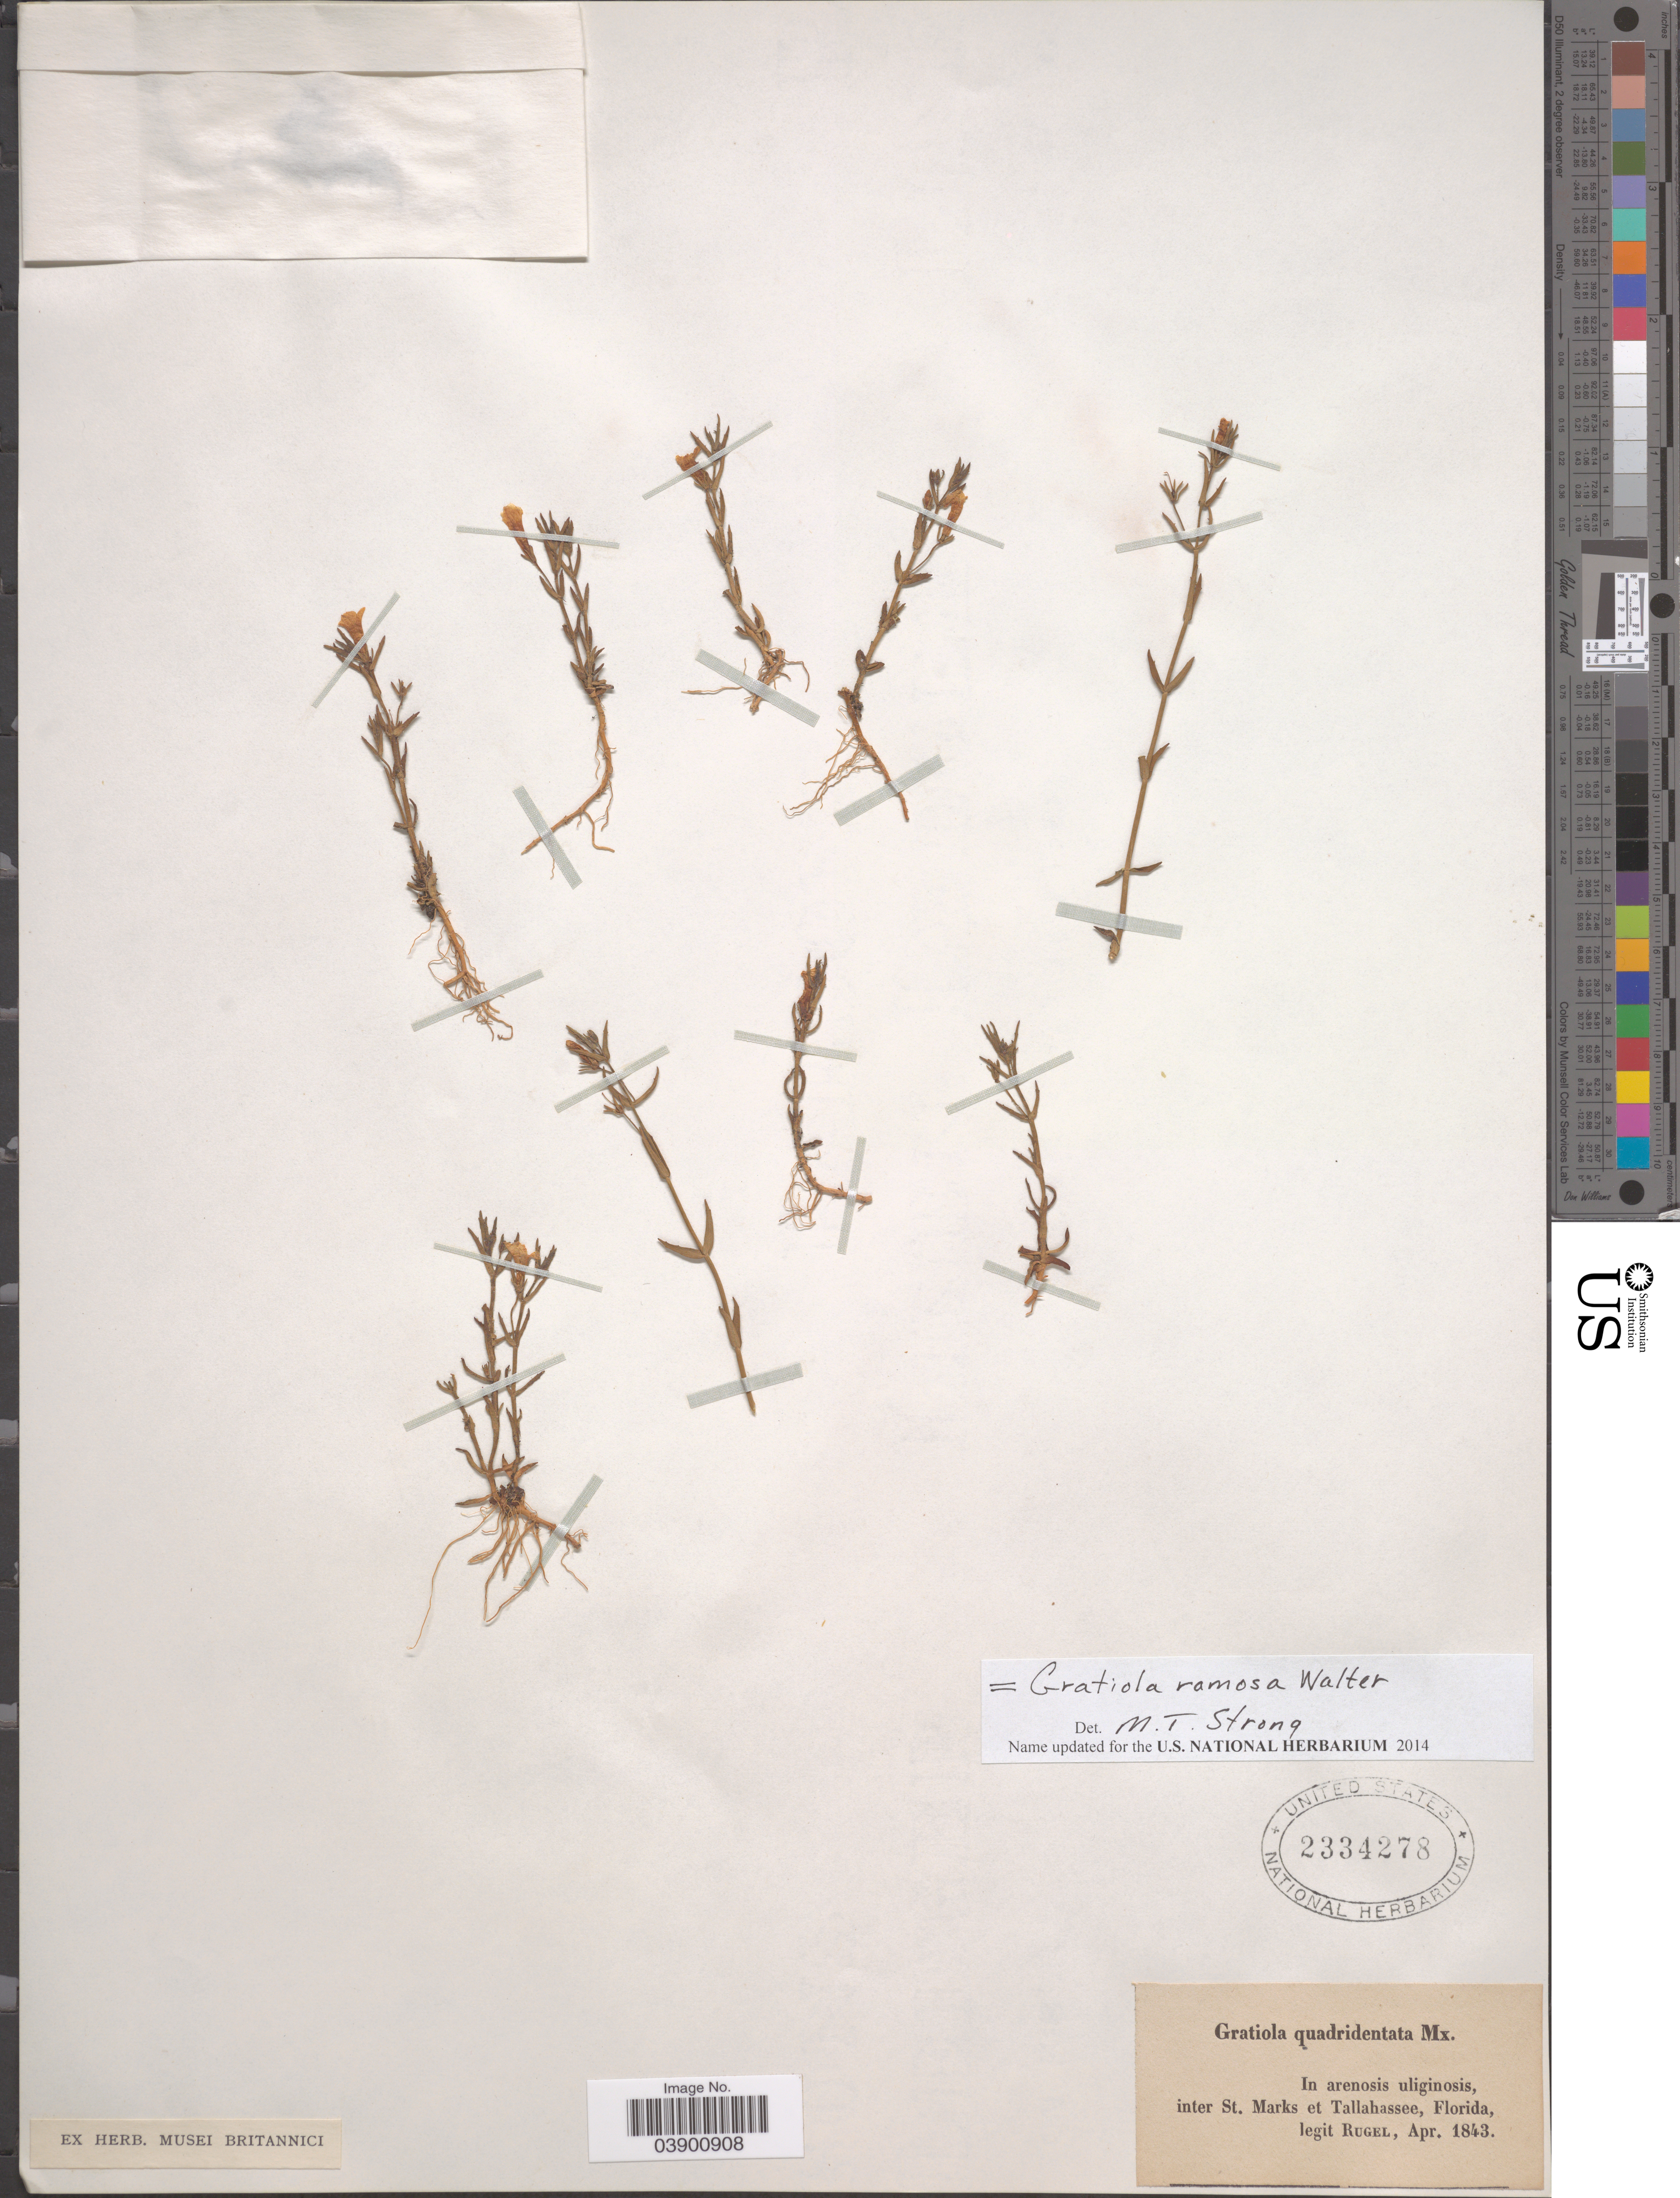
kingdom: Plantae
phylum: Tracheophyta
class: Magnoliopsida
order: Lamiales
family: Plantaginaceae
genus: Gratiola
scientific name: Gratiola ramosa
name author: Walter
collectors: Rugel, --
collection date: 1843-04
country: United States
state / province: Florida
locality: In arenosis uliginosis, inter St. Marks et Tallahassee.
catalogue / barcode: US 2334278